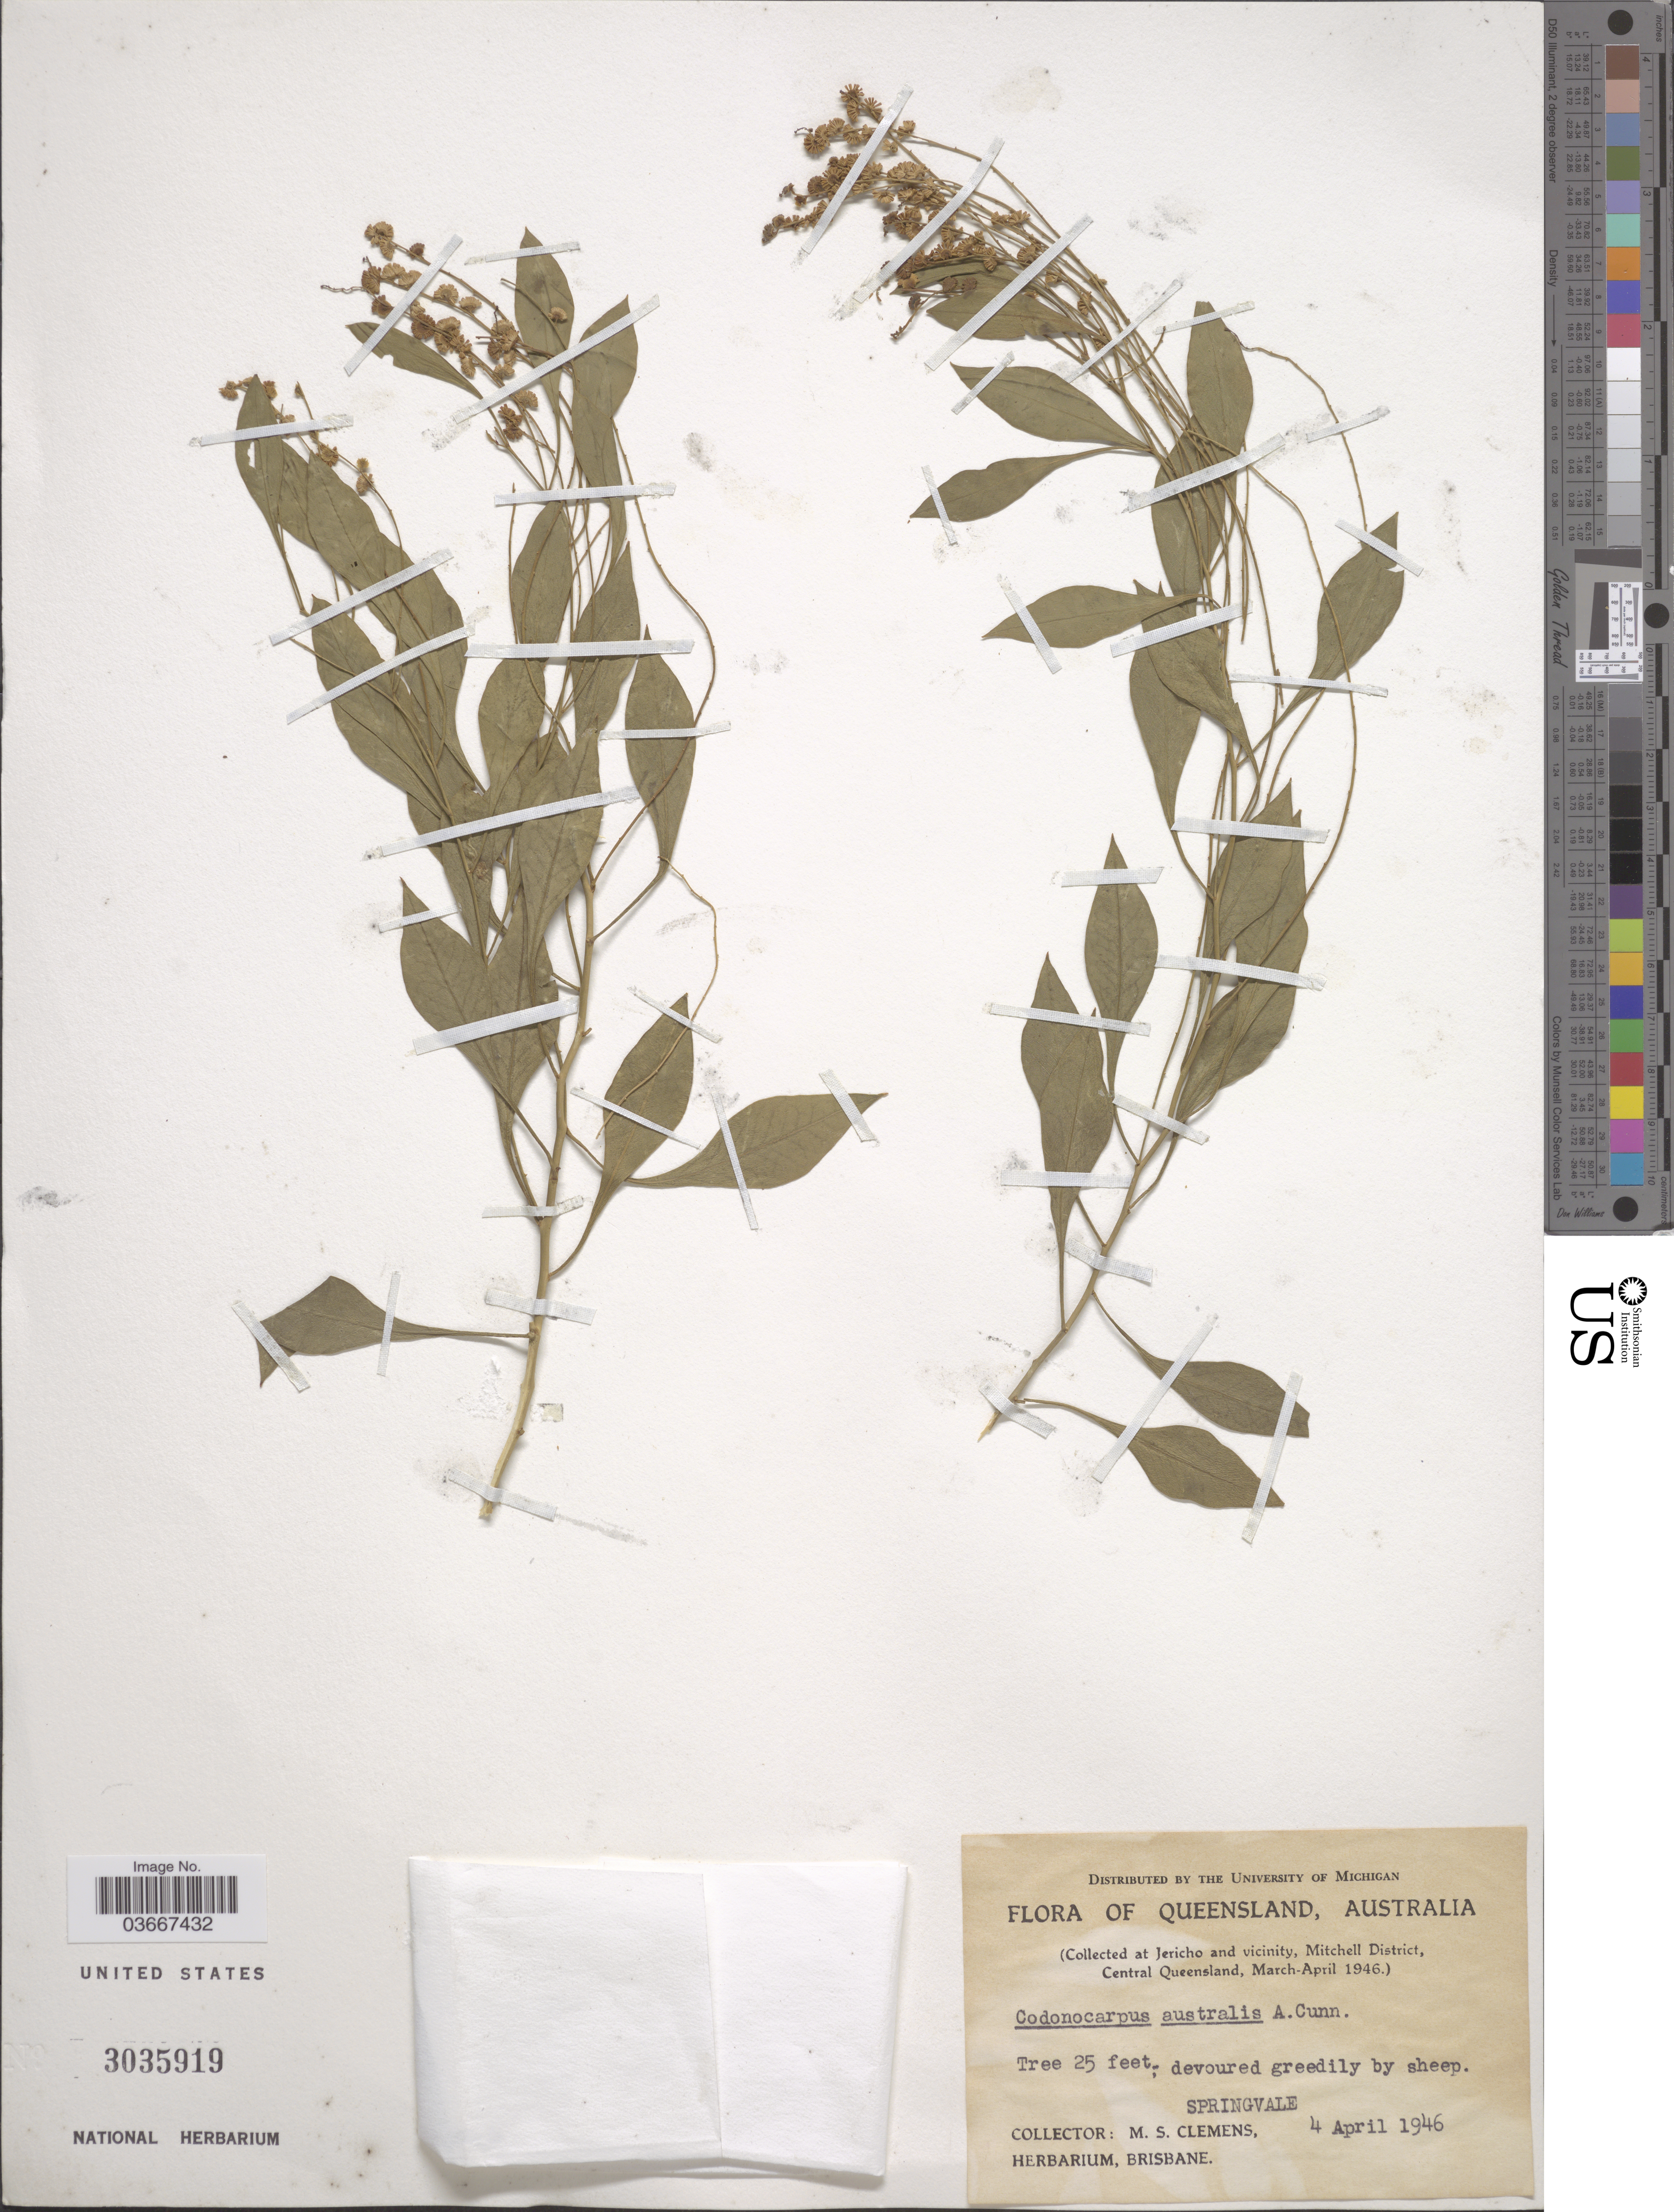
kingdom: Plantae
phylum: Tracheophyta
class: Magnoliopsida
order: Brassicales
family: Gyrostemonaceae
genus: Codonocarpus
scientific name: Codonocarpus attenuatus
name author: (Hook.) H. Walter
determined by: Strong, Mark T., (BOT), Smithsonian Institution - National Museum of Natural History (UNITED STATES)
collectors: M. S. Clemens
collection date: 1946-04-04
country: Australia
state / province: Queensland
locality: Jericho and vicinity, Mitchell District, Central Queensland. Springvale.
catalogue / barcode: US 3035919